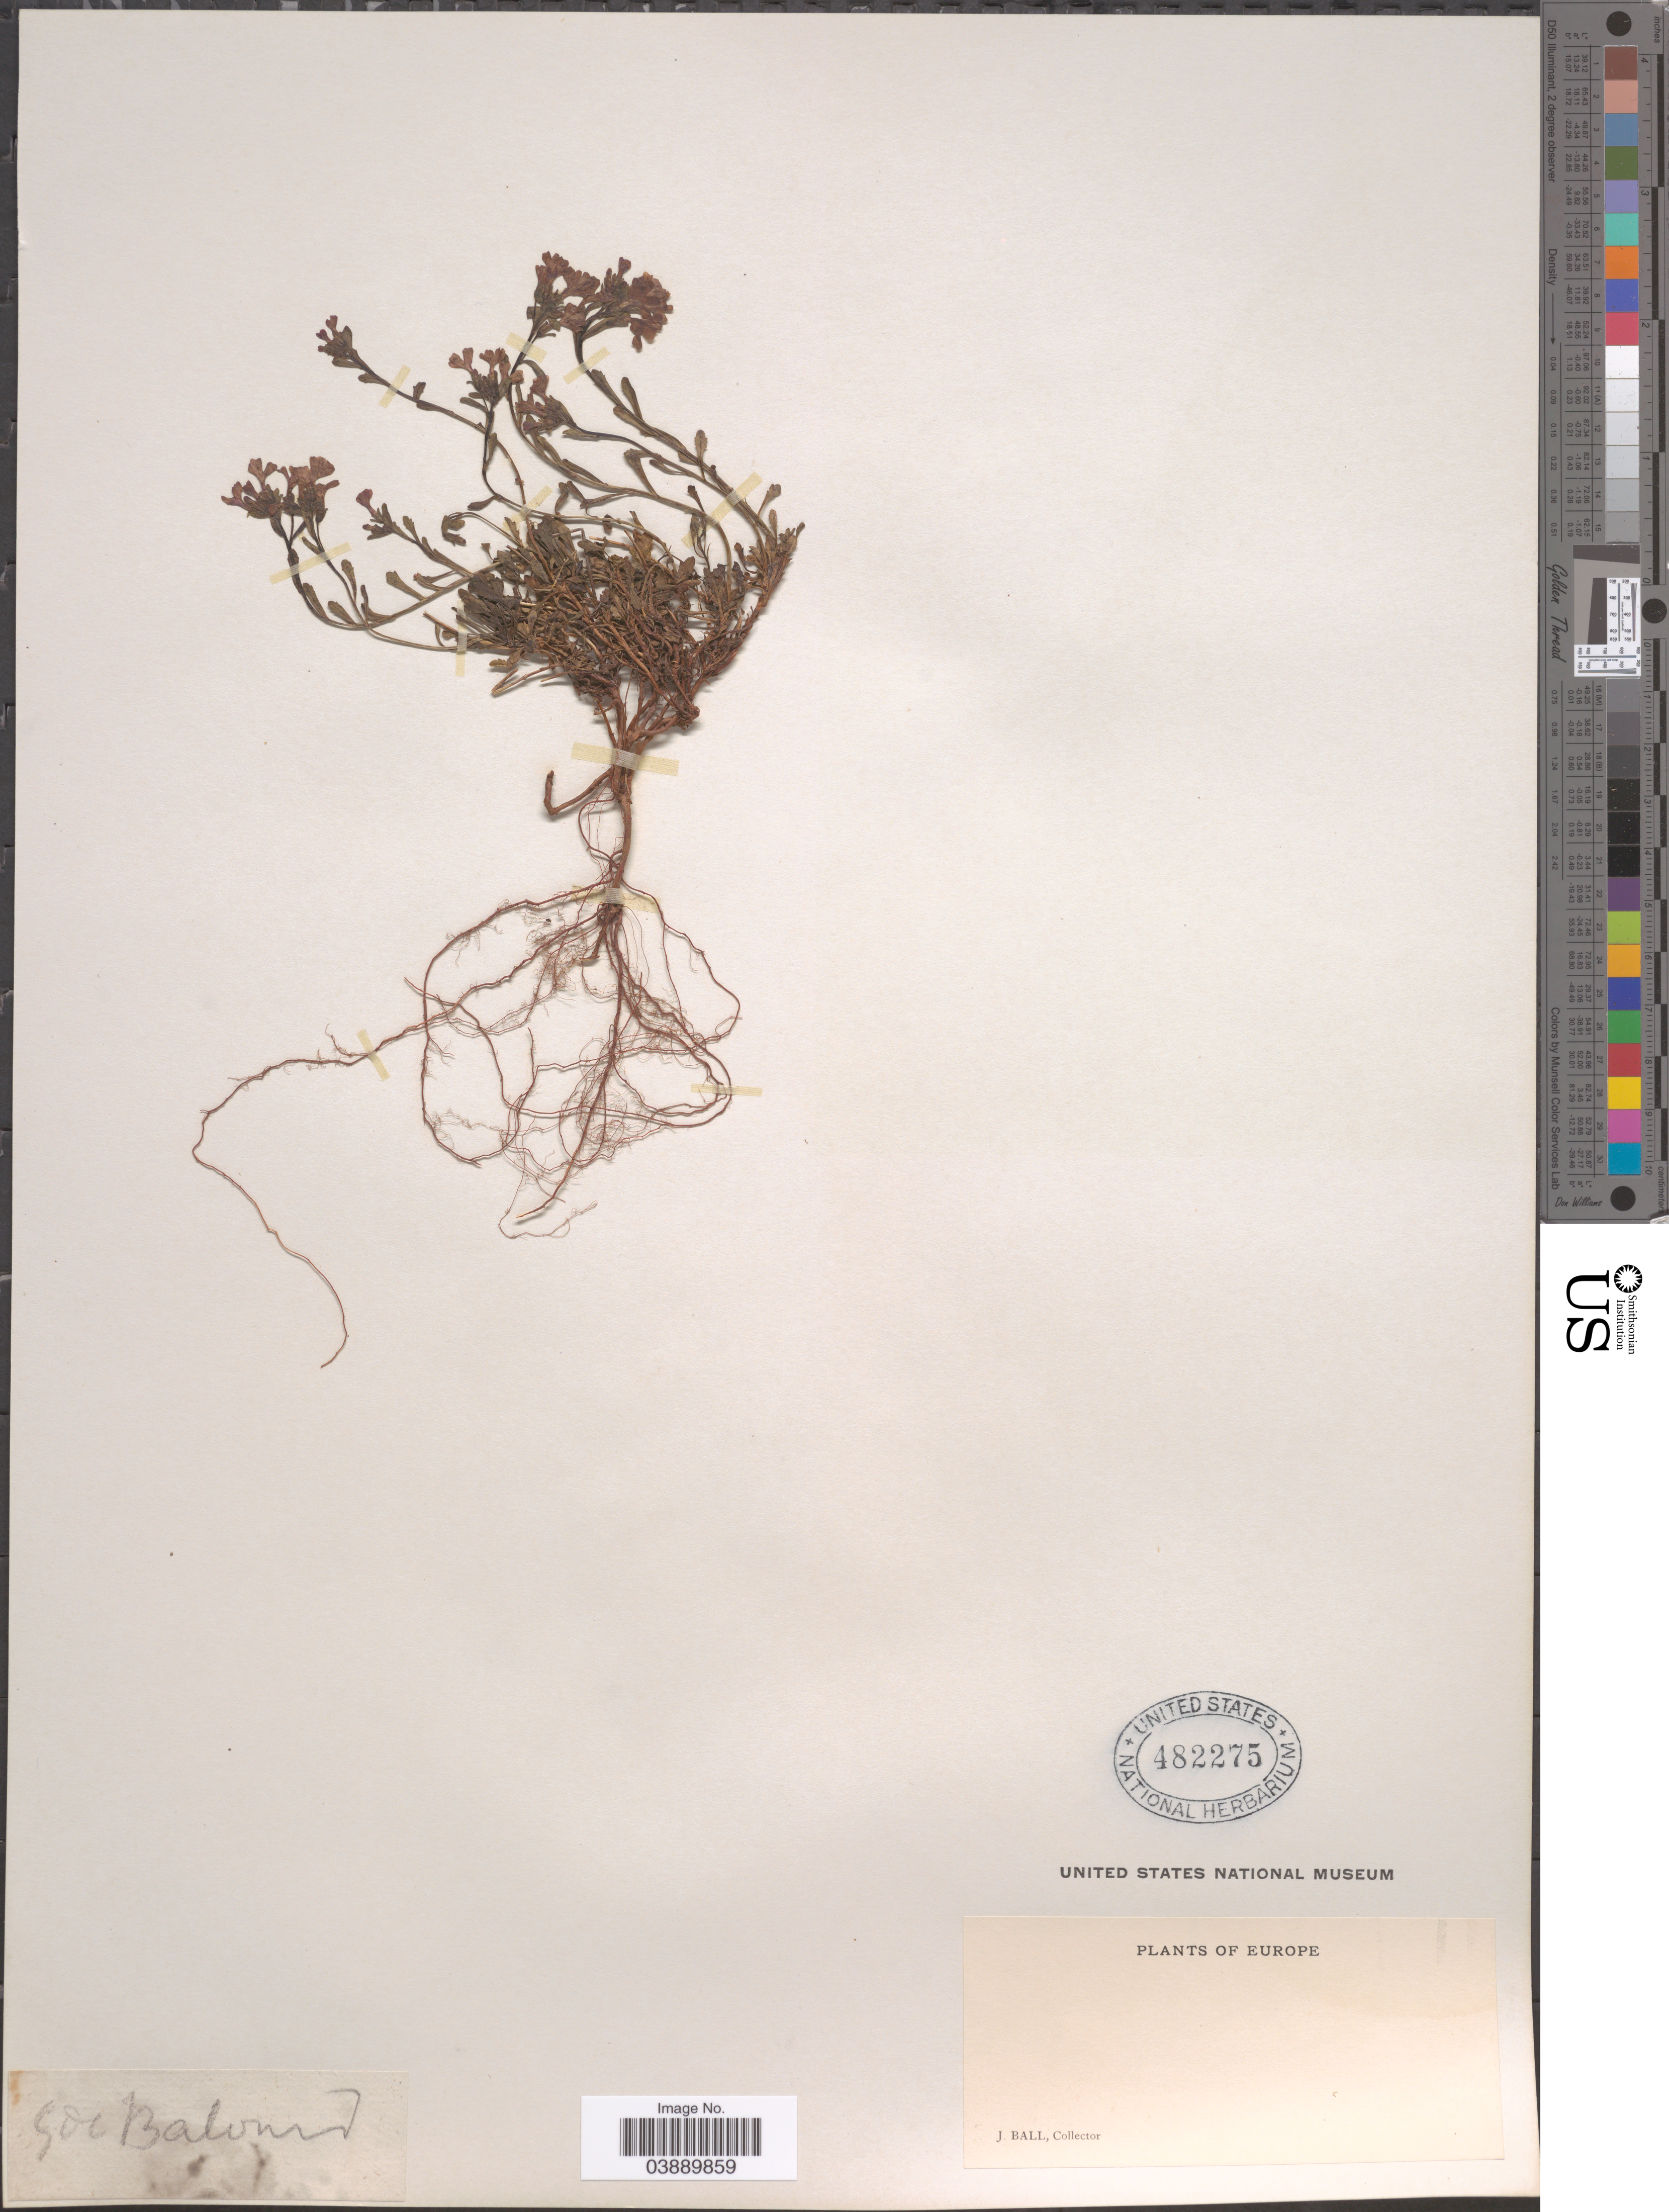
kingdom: Plantae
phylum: Tracheophyta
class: Magnoliopsida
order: Lamiales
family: Plantaginaceae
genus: Erinus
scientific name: Erinus alpinus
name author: L.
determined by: Albach, Dirk C.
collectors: J. Ball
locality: Soc Balonrd. [interpreted] Europe.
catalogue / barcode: US 482275